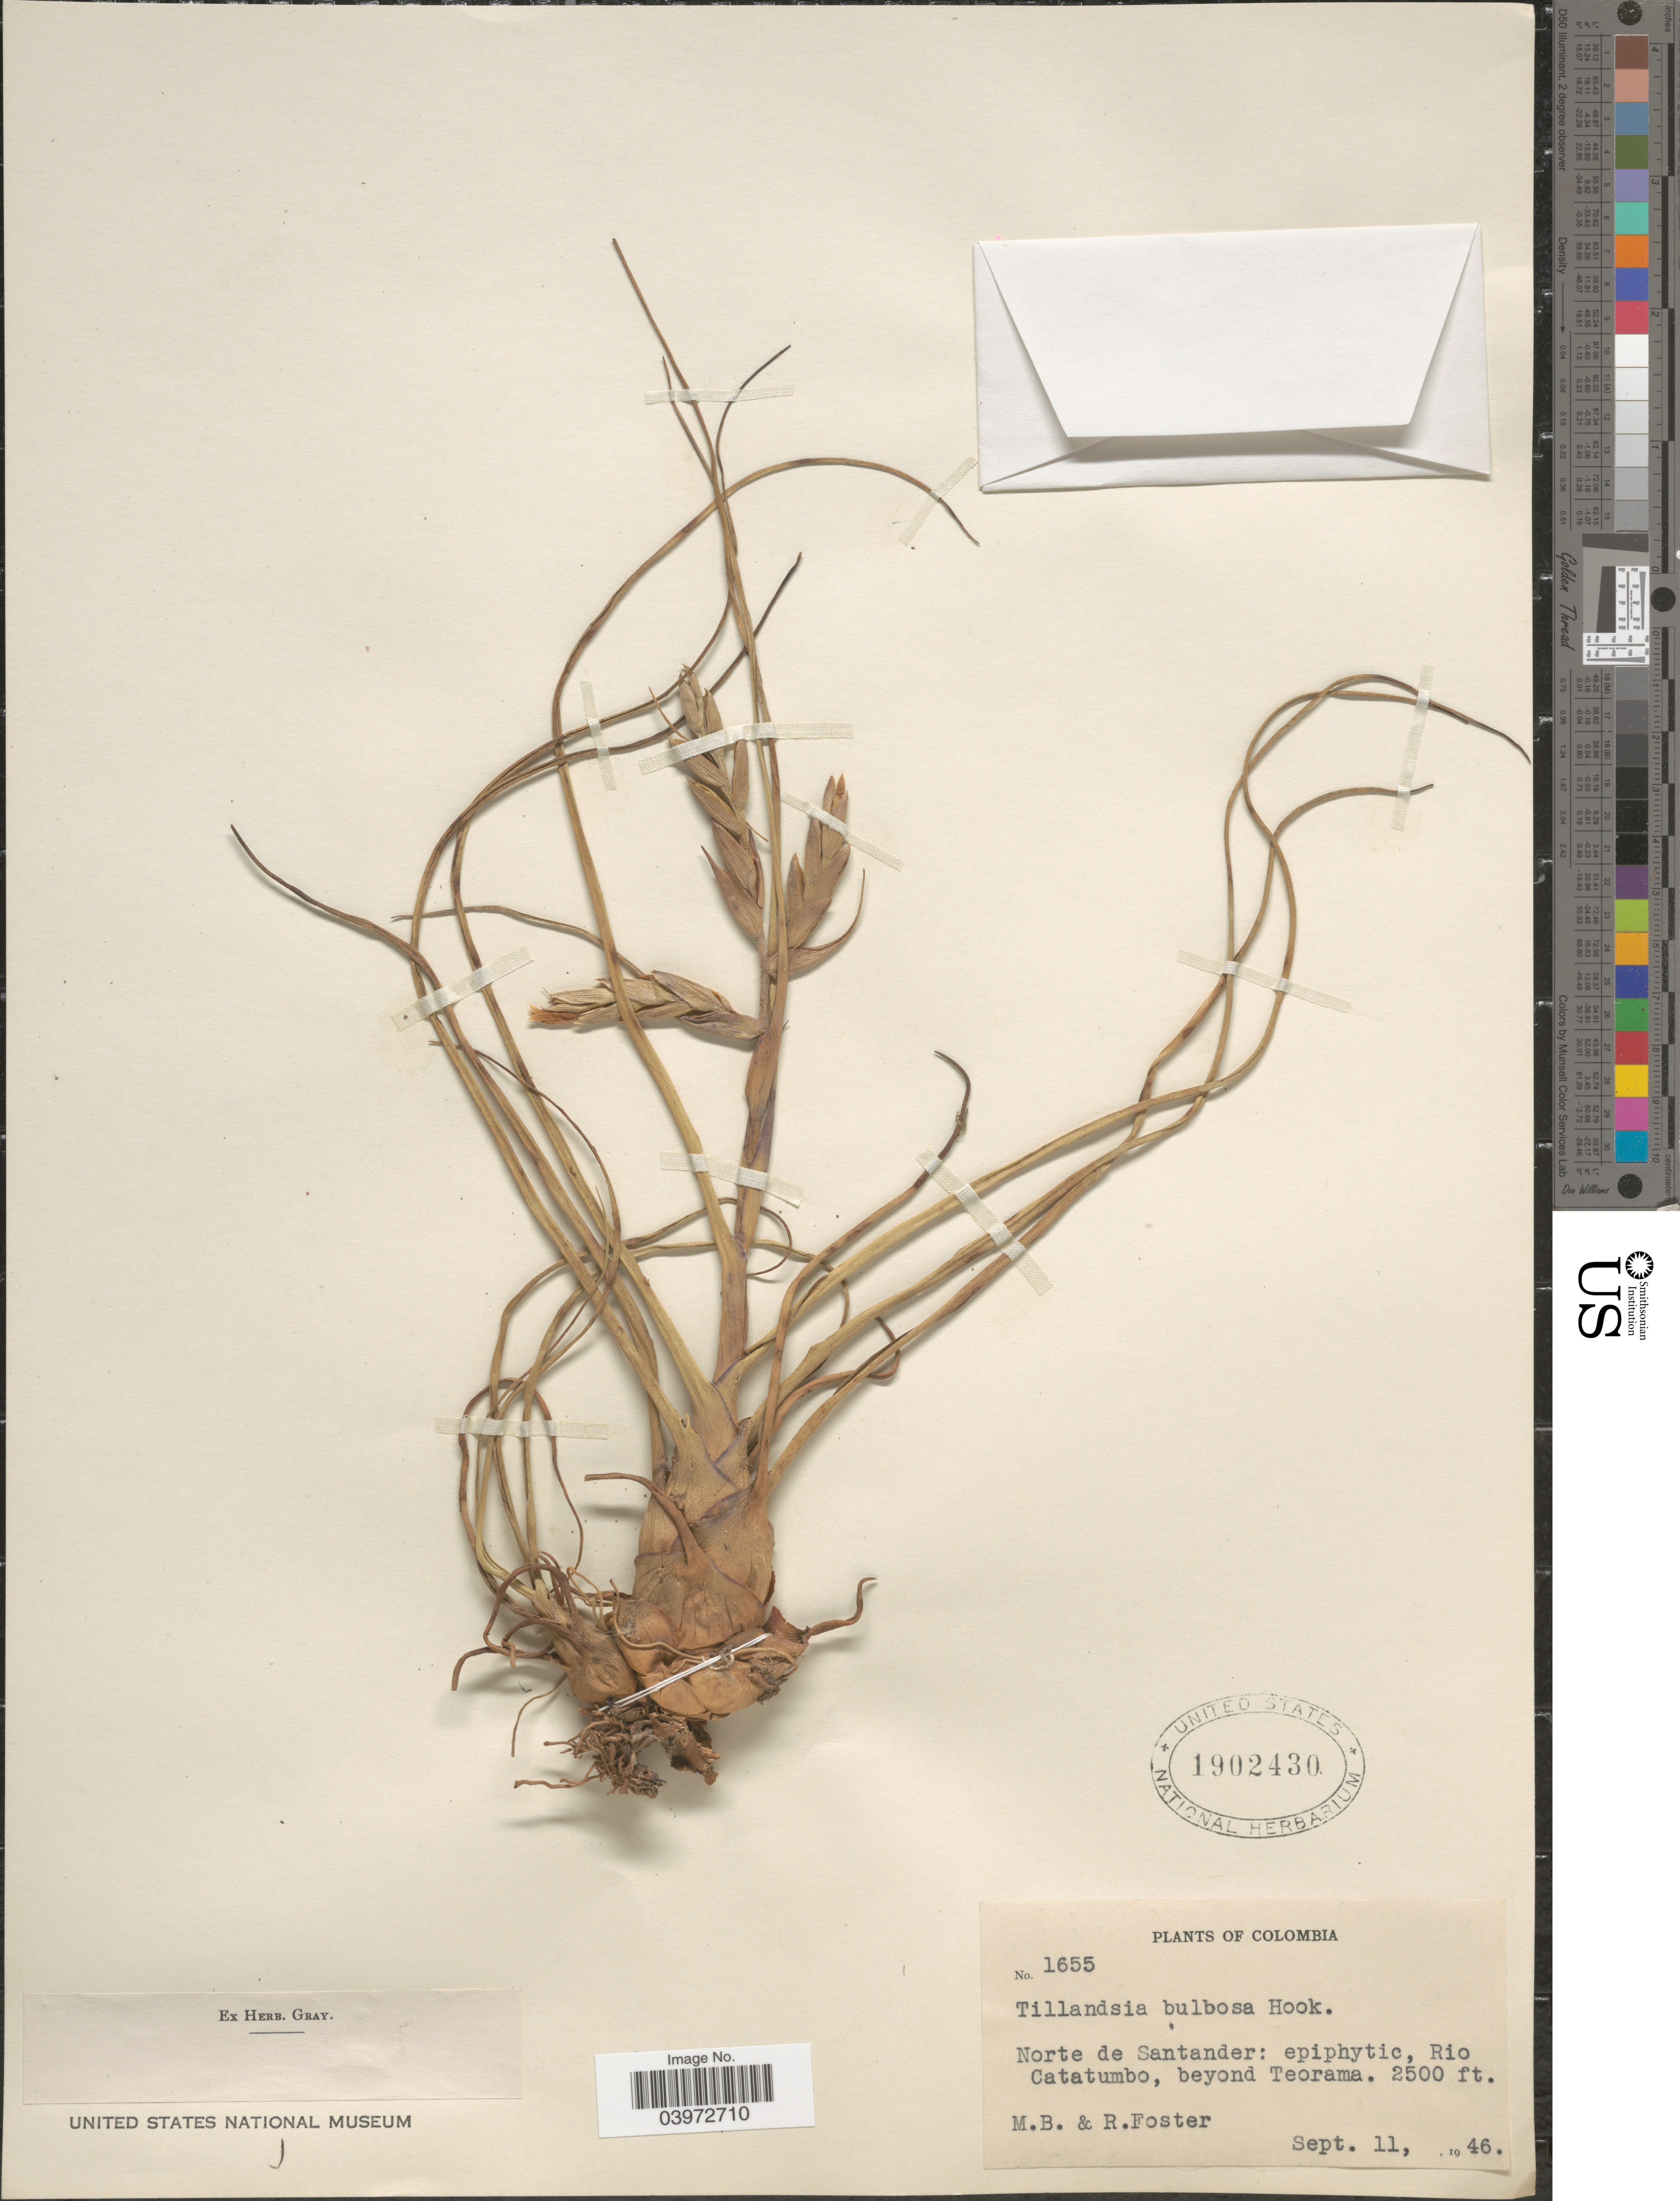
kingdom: Plantae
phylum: Tracheophyta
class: Liliopsida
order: Poales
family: Bromeliaceae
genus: Tillandsia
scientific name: Tillandsia bulbosa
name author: Hook.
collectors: M. B. Foster & R. Foster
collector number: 1655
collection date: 1946-09-11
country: Colombia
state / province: Norte de Santander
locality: Rio Catatumbo, beyond Teorama.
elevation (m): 762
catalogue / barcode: US 1902430